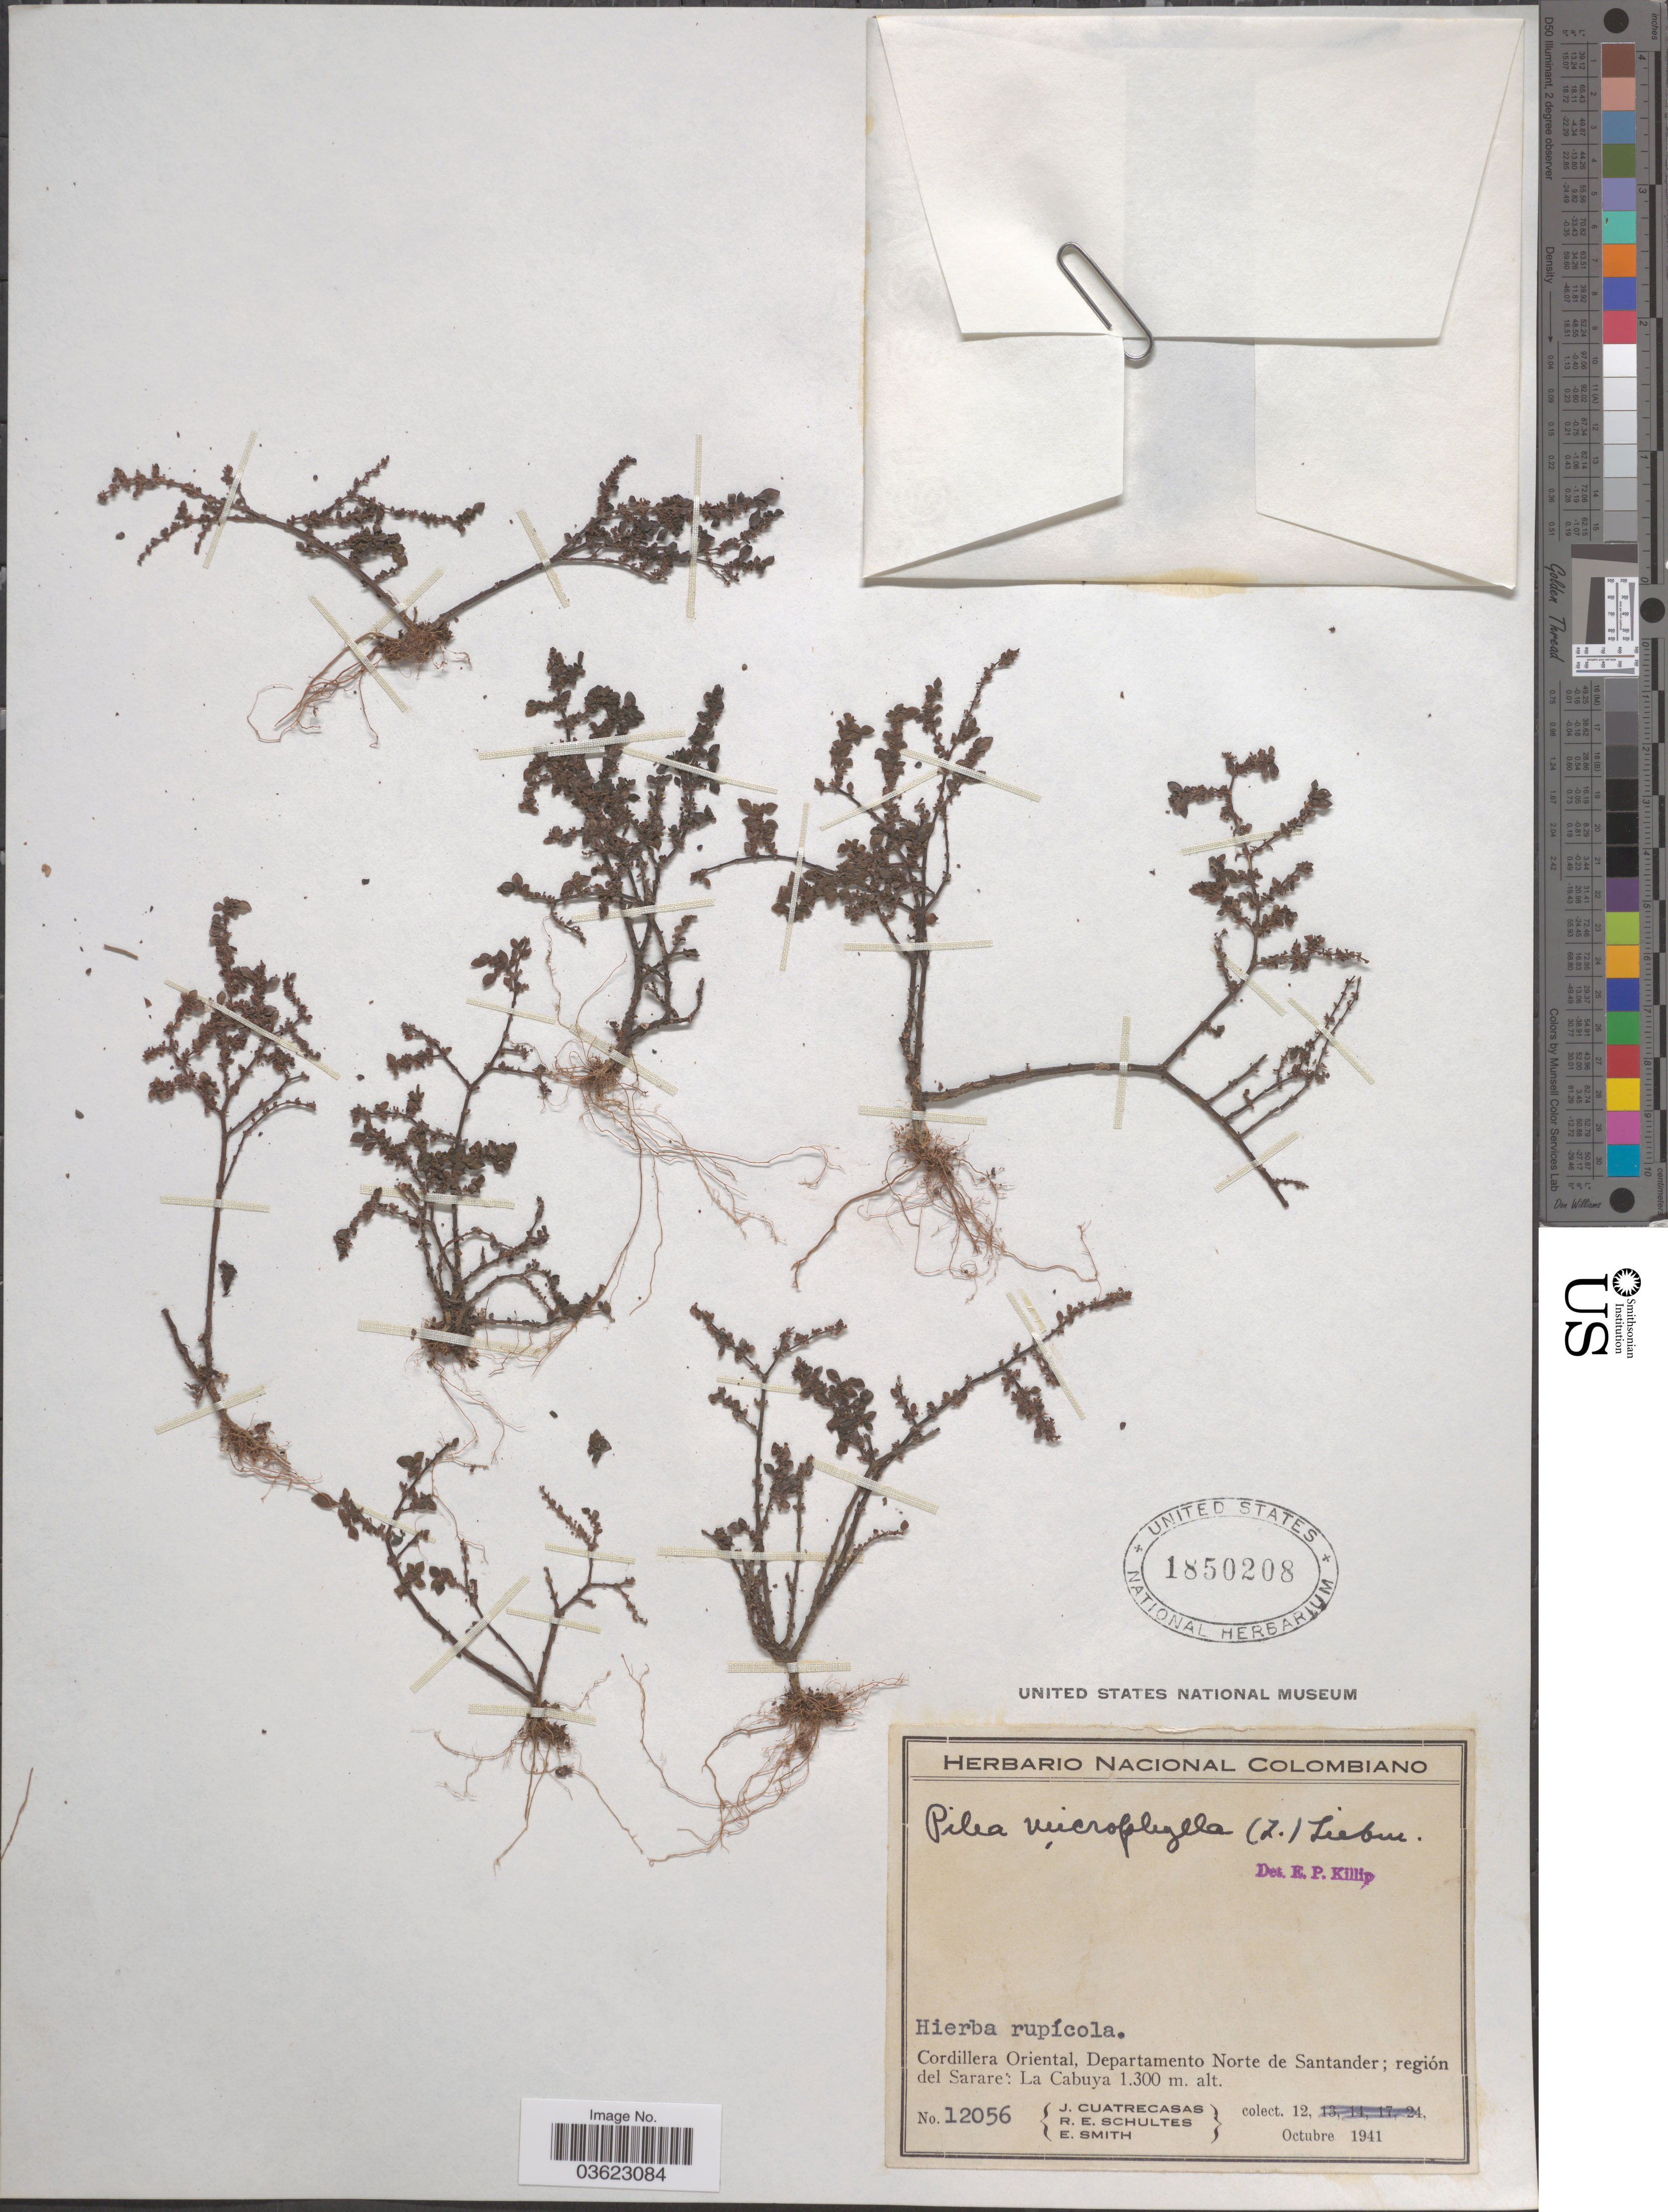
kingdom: Plantae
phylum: Tracheophyta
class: Magnoliopsida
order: Rosales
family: Urticaceae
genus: Pilea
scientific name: Pilea microphylla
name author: (L.) Liebm.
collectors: J. Cuatrecasas, R. E. Schultes & E. Smith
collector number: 12056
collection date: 1941-10-12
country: Colombia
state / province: Norte de Santander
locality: Cordillera Oriental, Departamento Norte de Santander; región del Sarare: La Cabuya.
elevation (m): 1300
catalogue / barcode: US 1850208